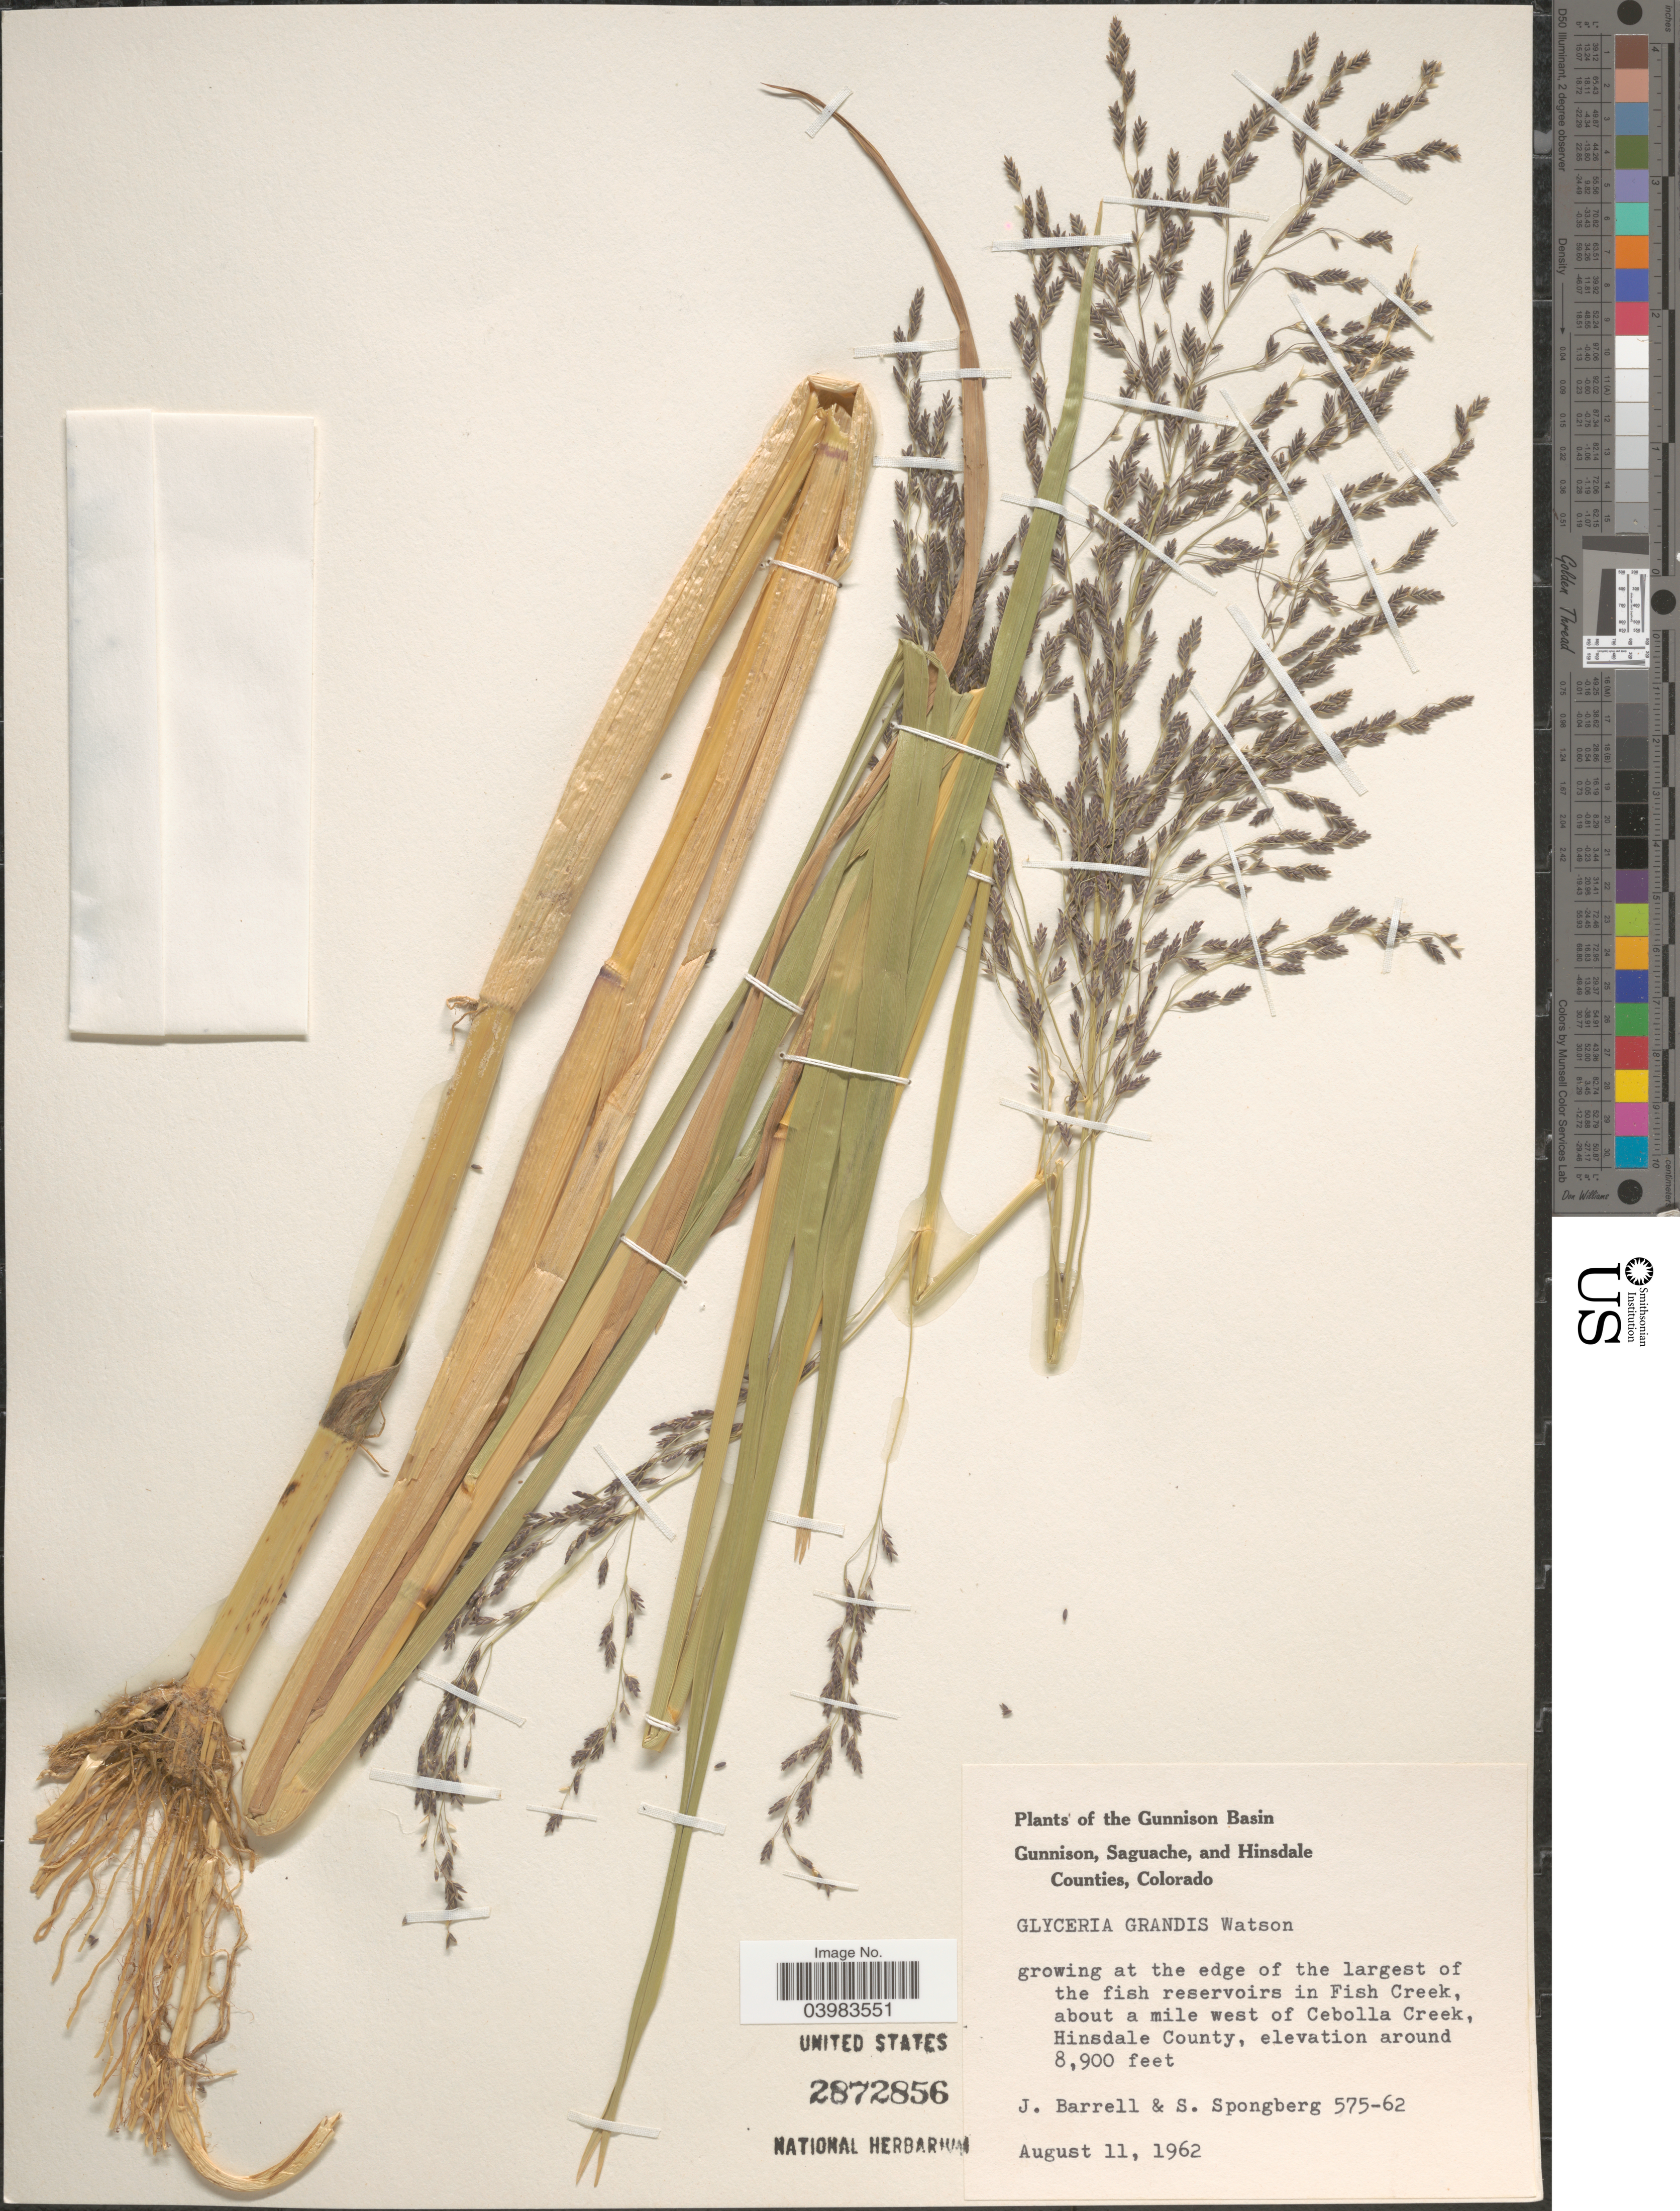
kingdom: Plantae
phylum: Tracheophyta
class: Liliopsida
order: Poales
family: Poaceae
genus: Glyceria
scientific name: Glyceria grandis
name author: S. Watson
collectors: J. Barrell & S. A.Spongberg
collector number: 575-62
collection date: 1962-08-11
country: United States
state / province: Colorado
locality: Gunnison Basin. At the edge of the largest of the fish reservoirs in Fish Creek, about a mile west of Cebolla Creek, Hinsdale County.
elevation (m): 2713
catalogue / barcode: US 2872856